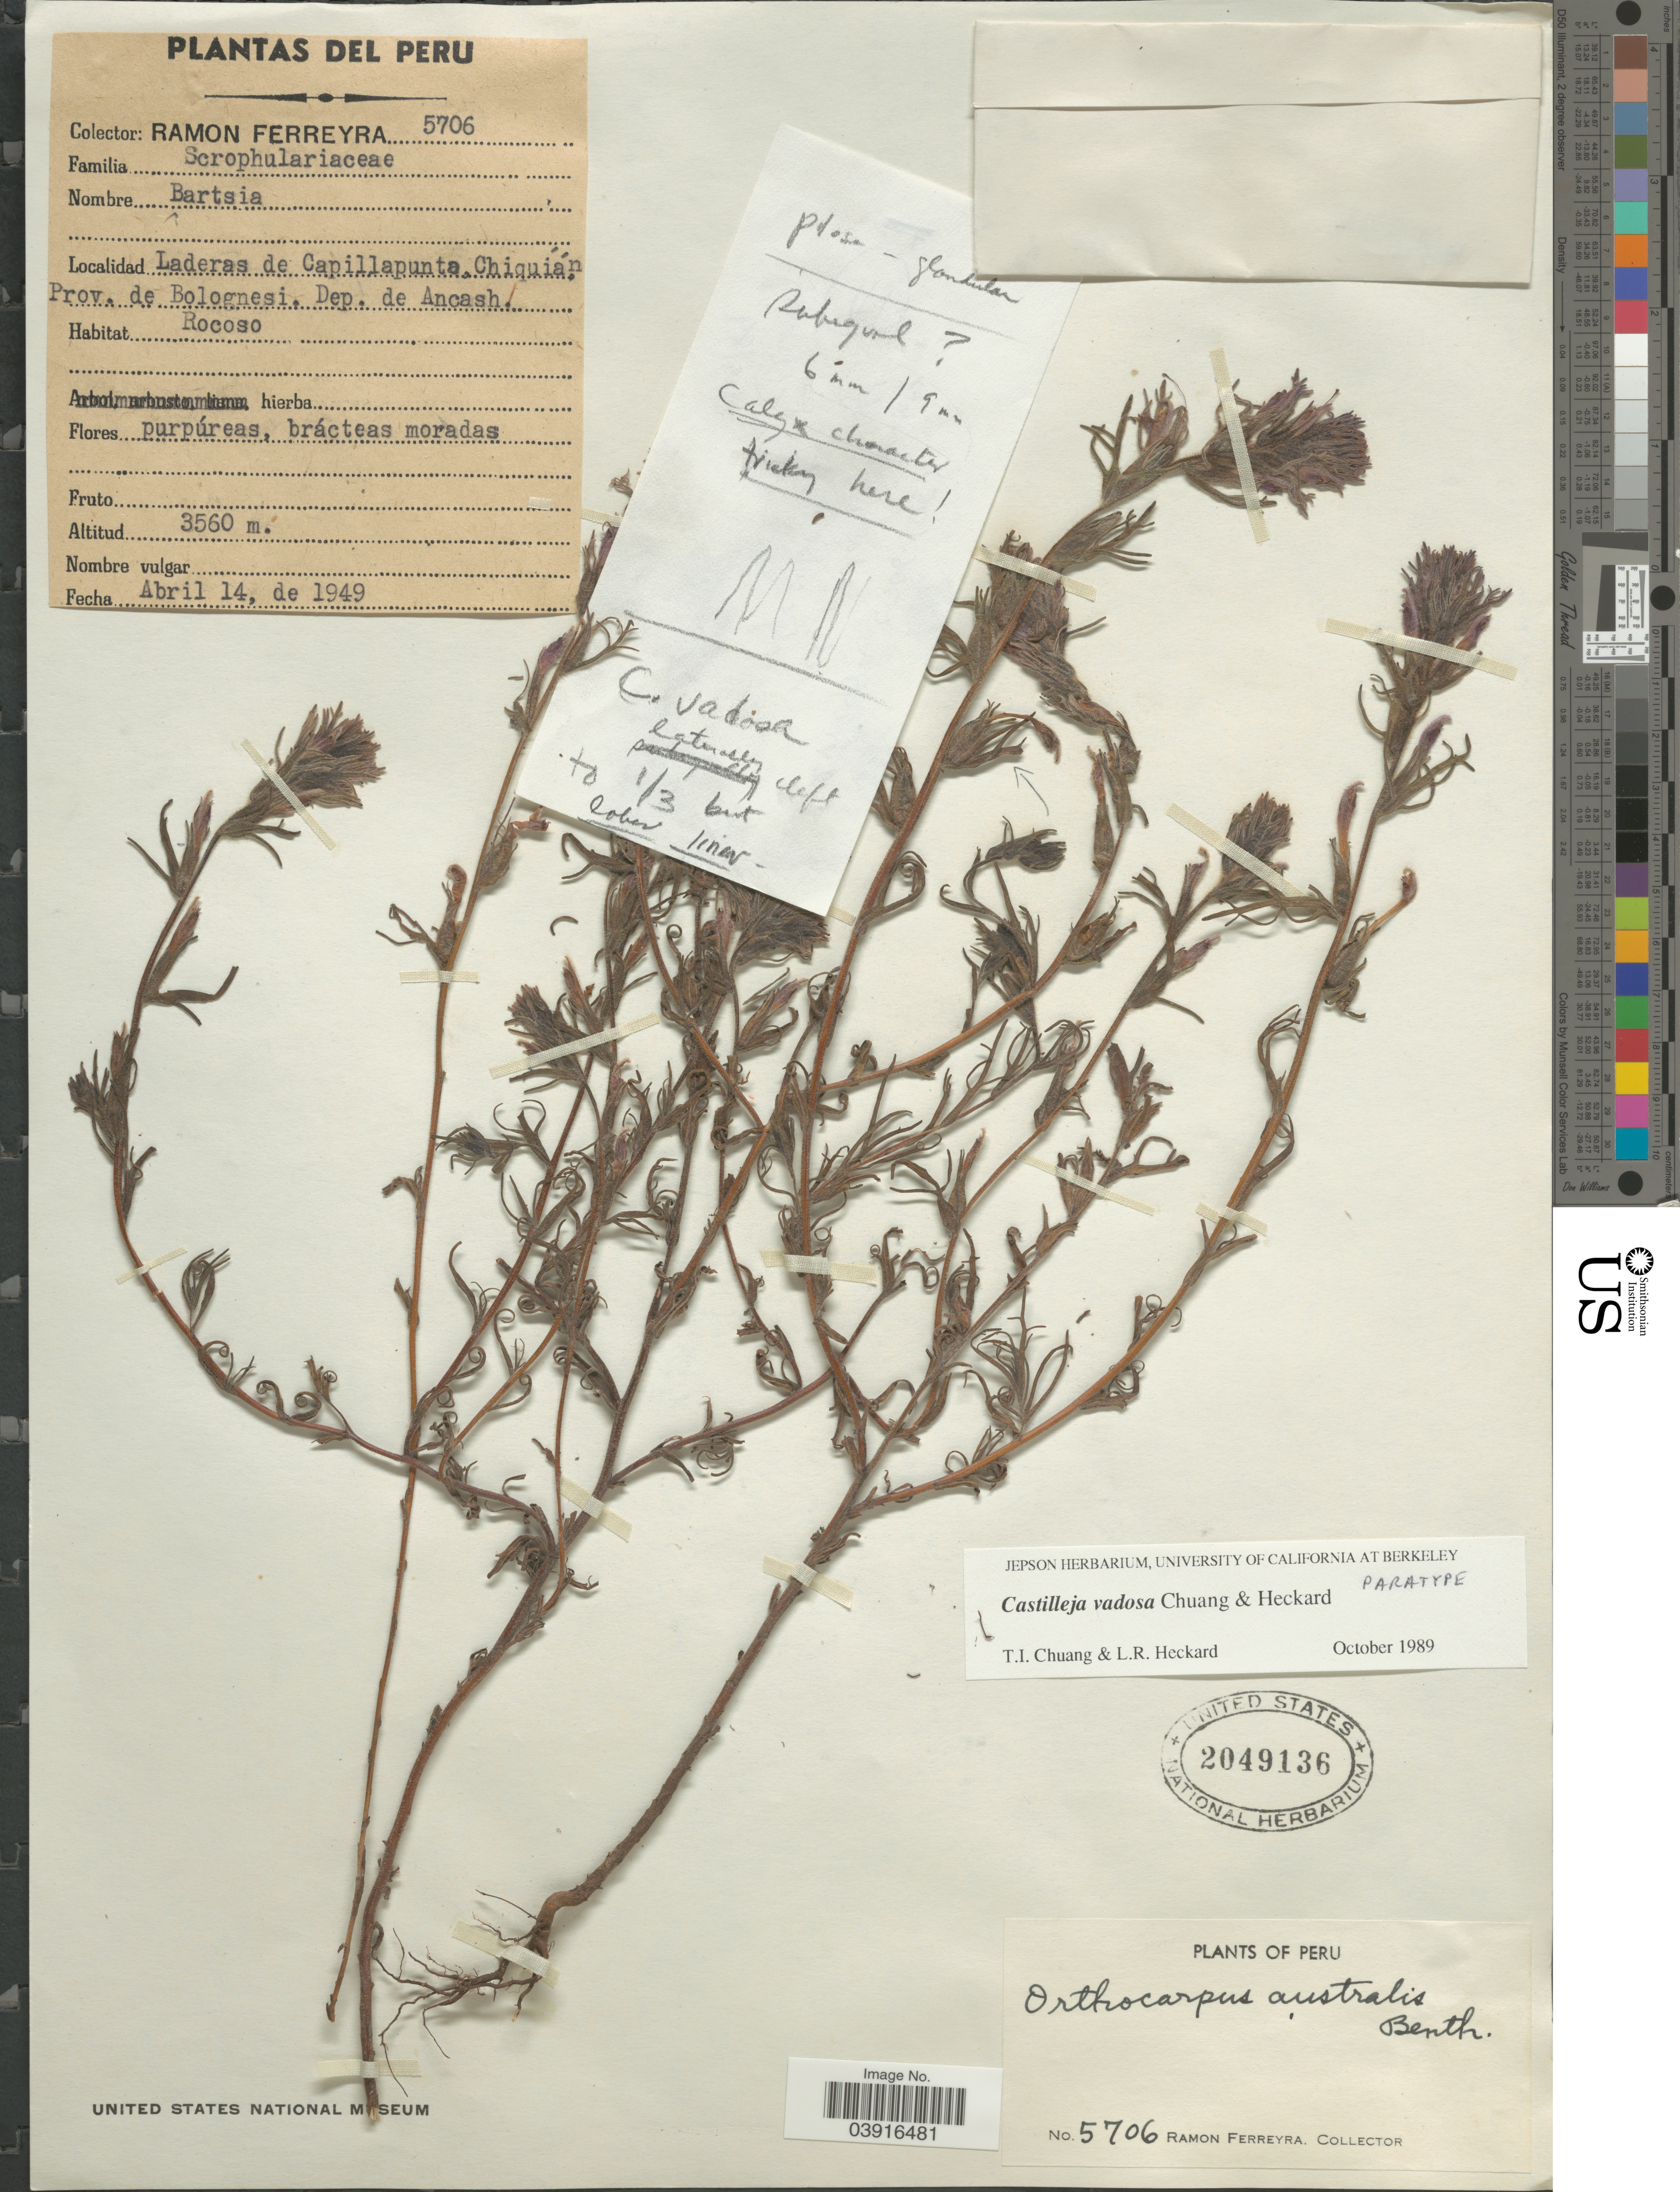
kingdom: Plantae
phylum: Tracheophyta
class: Magnoliopsida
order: Lamiales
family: Orobanchaceae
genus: Castilleja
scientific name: Castilleja vadosa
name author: T.I. Chuang & Heckard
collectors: R. A. Ferreyra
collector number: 5706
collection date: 1949-04-14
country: Peru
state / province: Ancash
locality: Laderas de Capillapunta. Chiquián. Prov. de Bolognesi. Dep. de Ancash.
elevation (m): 3560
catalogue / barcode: US 2049136